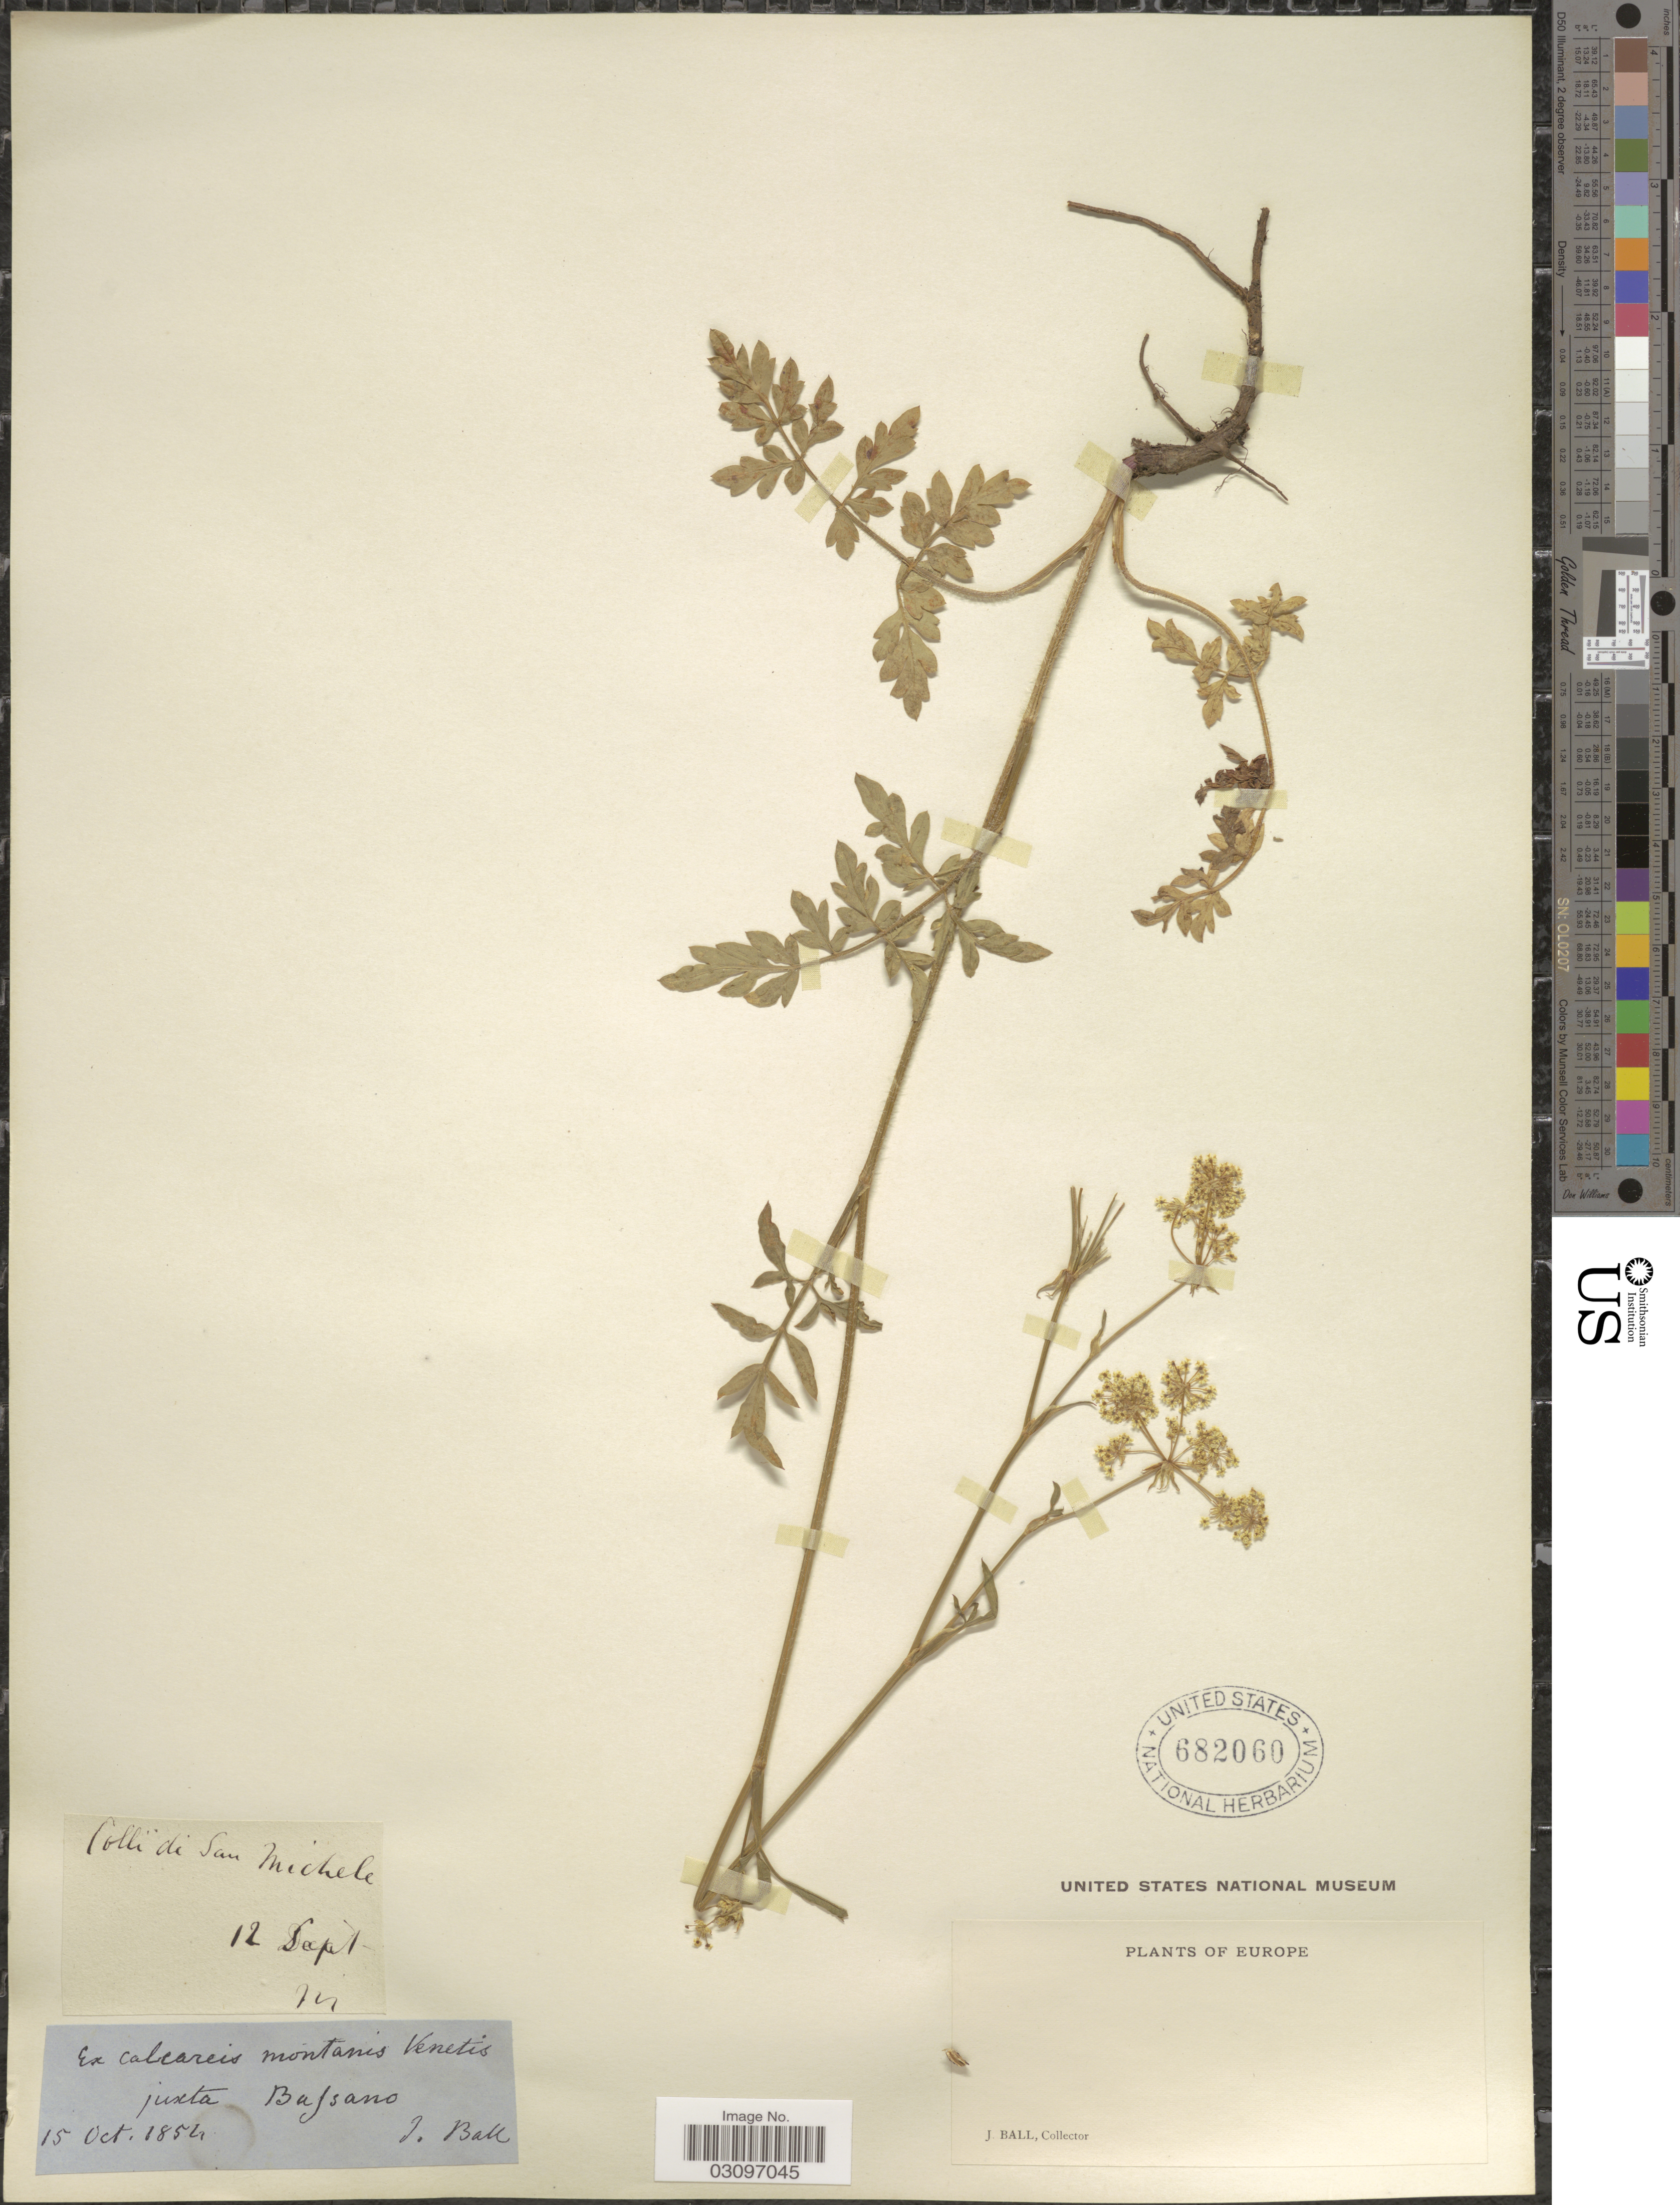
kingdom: Plantae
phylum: Tracheophyta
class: Magnoliopsida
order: Apiales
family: Apiaceae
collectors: J. Ball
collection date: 1854-10-15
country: Italy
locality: Colli di San Michele. Ex calcareis montanis Venetis juxta Bassano. Europe.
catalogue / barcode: US 682060